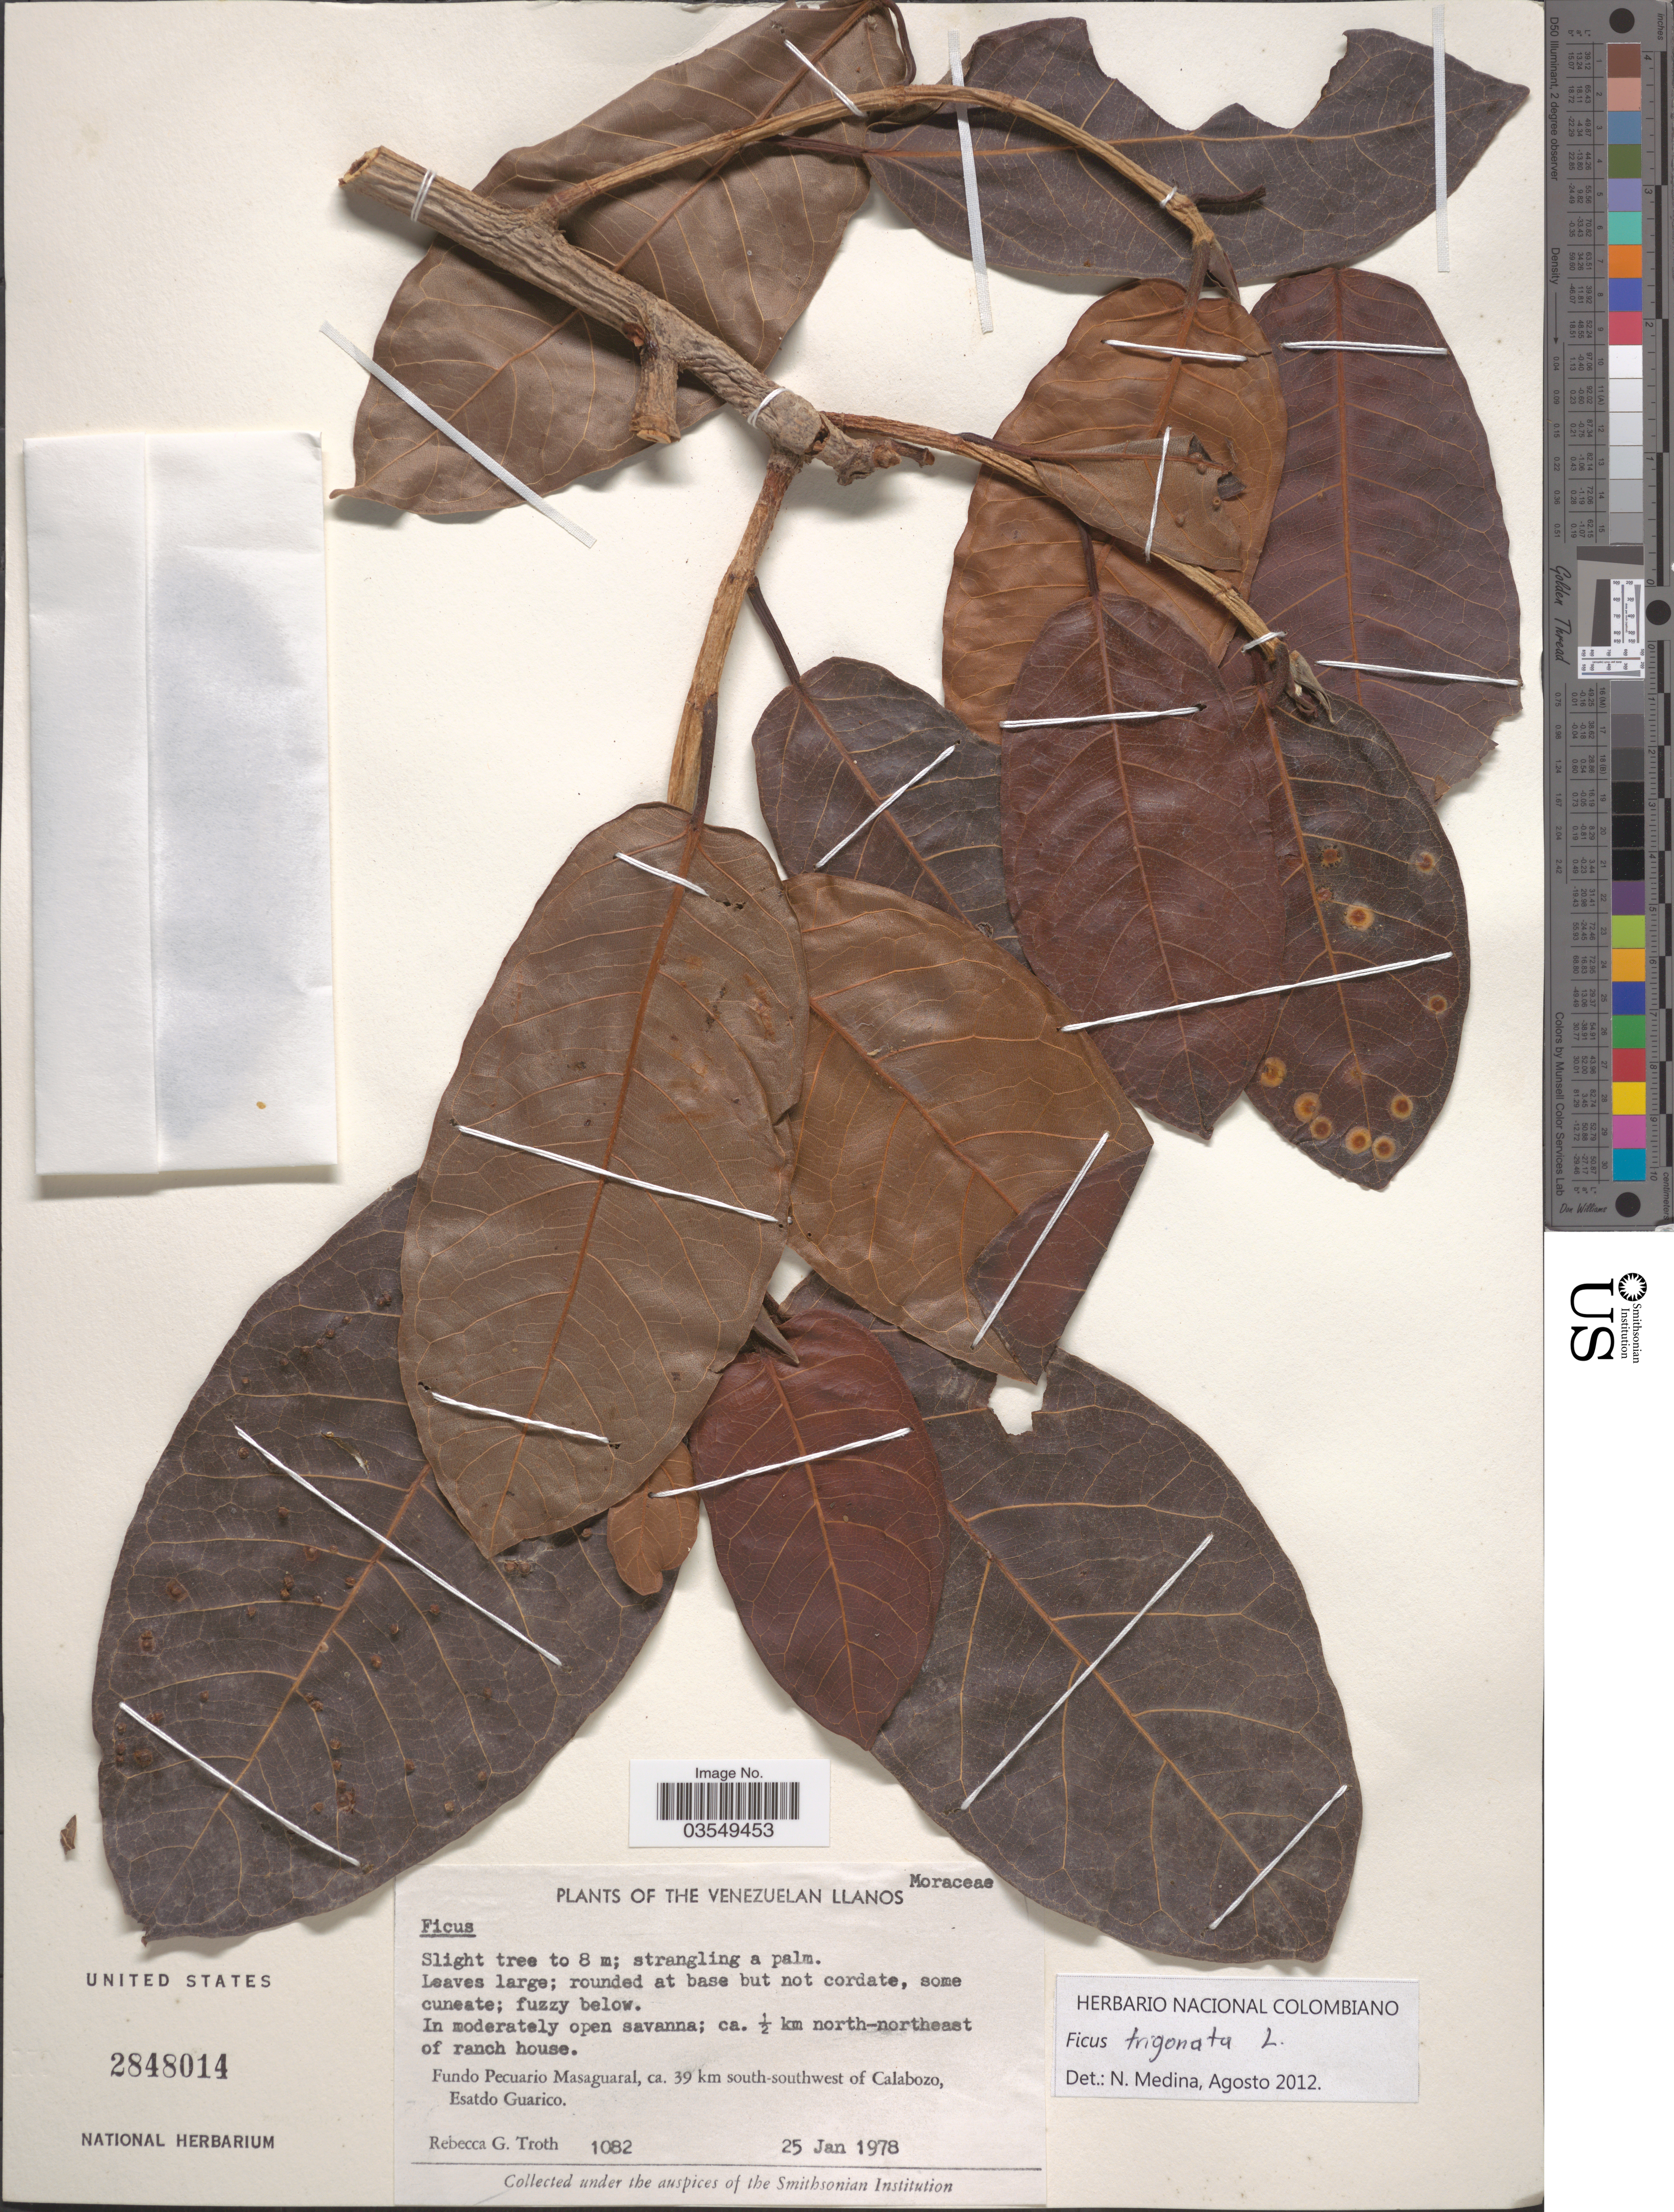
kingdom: Plantae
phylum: Tracheophyta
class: Magnoliopsida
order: Rosales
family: Moraceae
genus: Ficus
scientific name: Ficus trigona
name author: L. f.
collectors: R. Troth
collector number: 1082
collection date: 1978-01-25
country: Venezuela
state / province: Guarico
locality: The Venezuelan Llanos. Ca. ½ km north-northeast of ranch house. Fundo Pecuario Masaguaral, ca. 39 km south-southwest of Calabozo.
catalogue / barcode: US 2848014